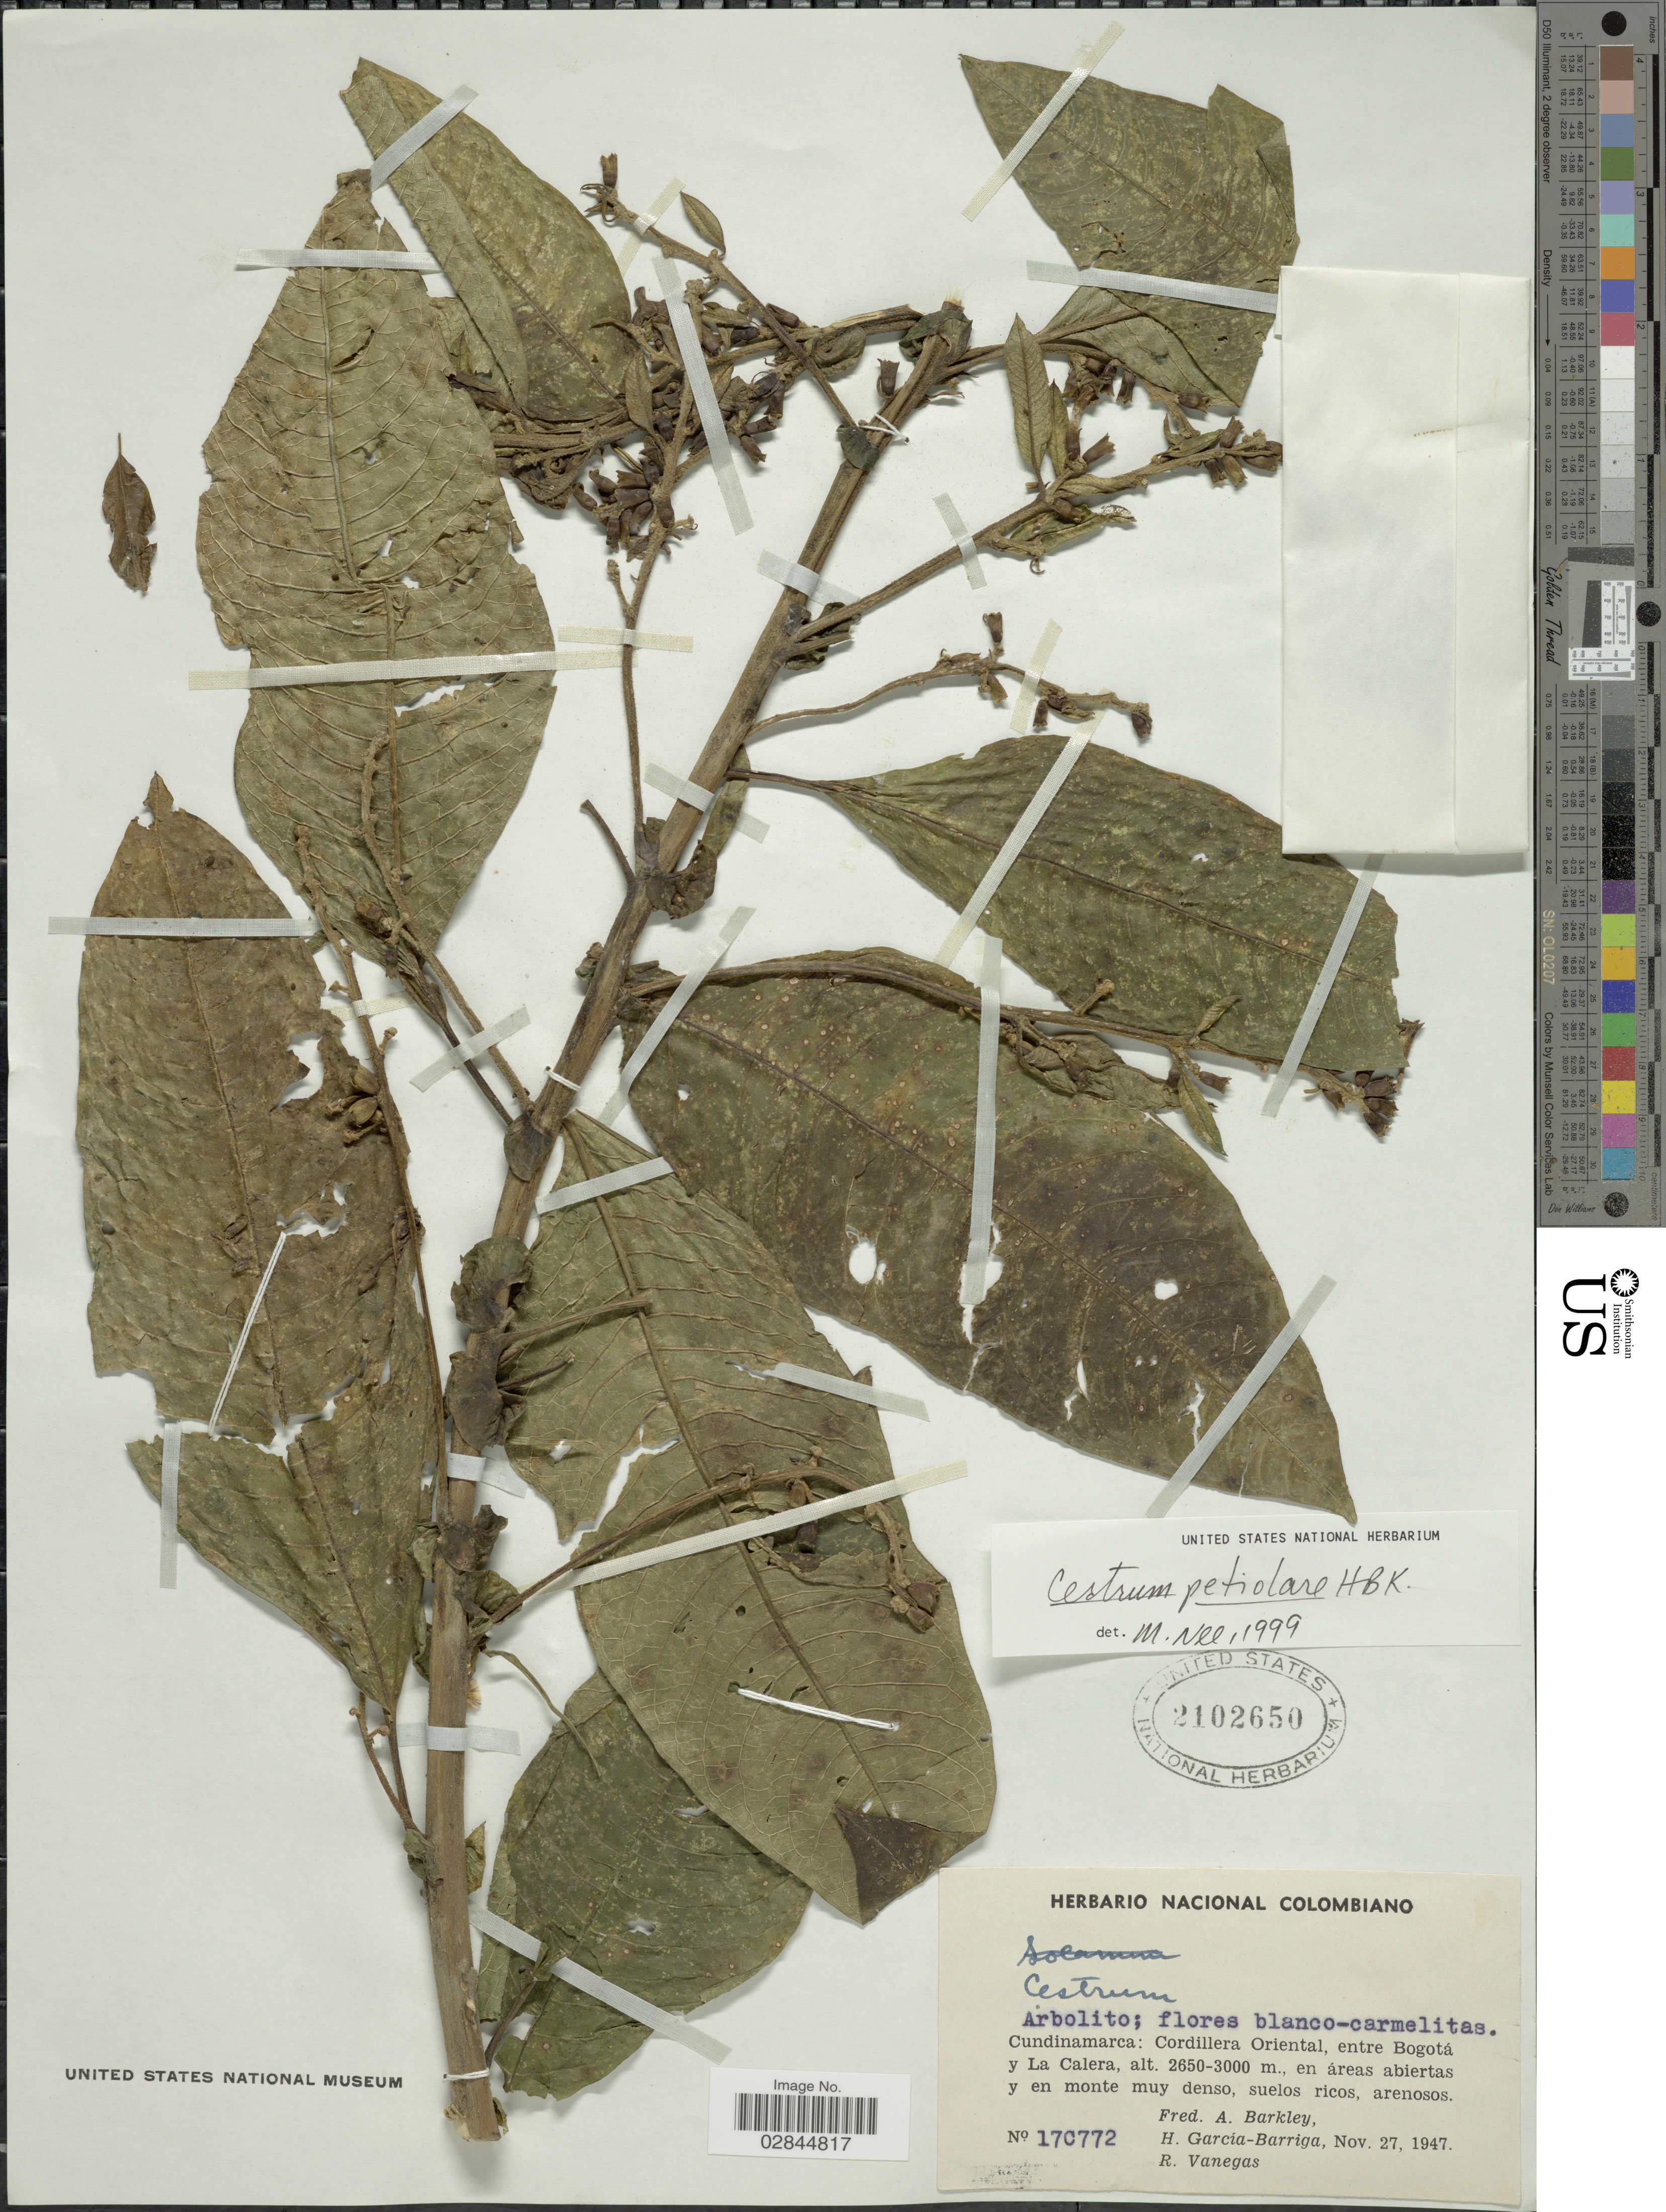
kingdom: Plantae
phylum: Tracheophyta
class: Magnoliopsida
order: Solanales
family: Solanaceae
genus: Cestrum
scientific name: Cestrum petiolare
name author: Kunth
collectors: F. A. Barkley, H. García Barriga & R. Vanegas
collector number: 17C772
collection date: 1947-11-27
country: Colombia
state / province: Cundinamarca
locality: Cordillera Oriental, entre Bogotá y La Calera.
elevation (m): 2650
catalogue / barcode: US 2102650